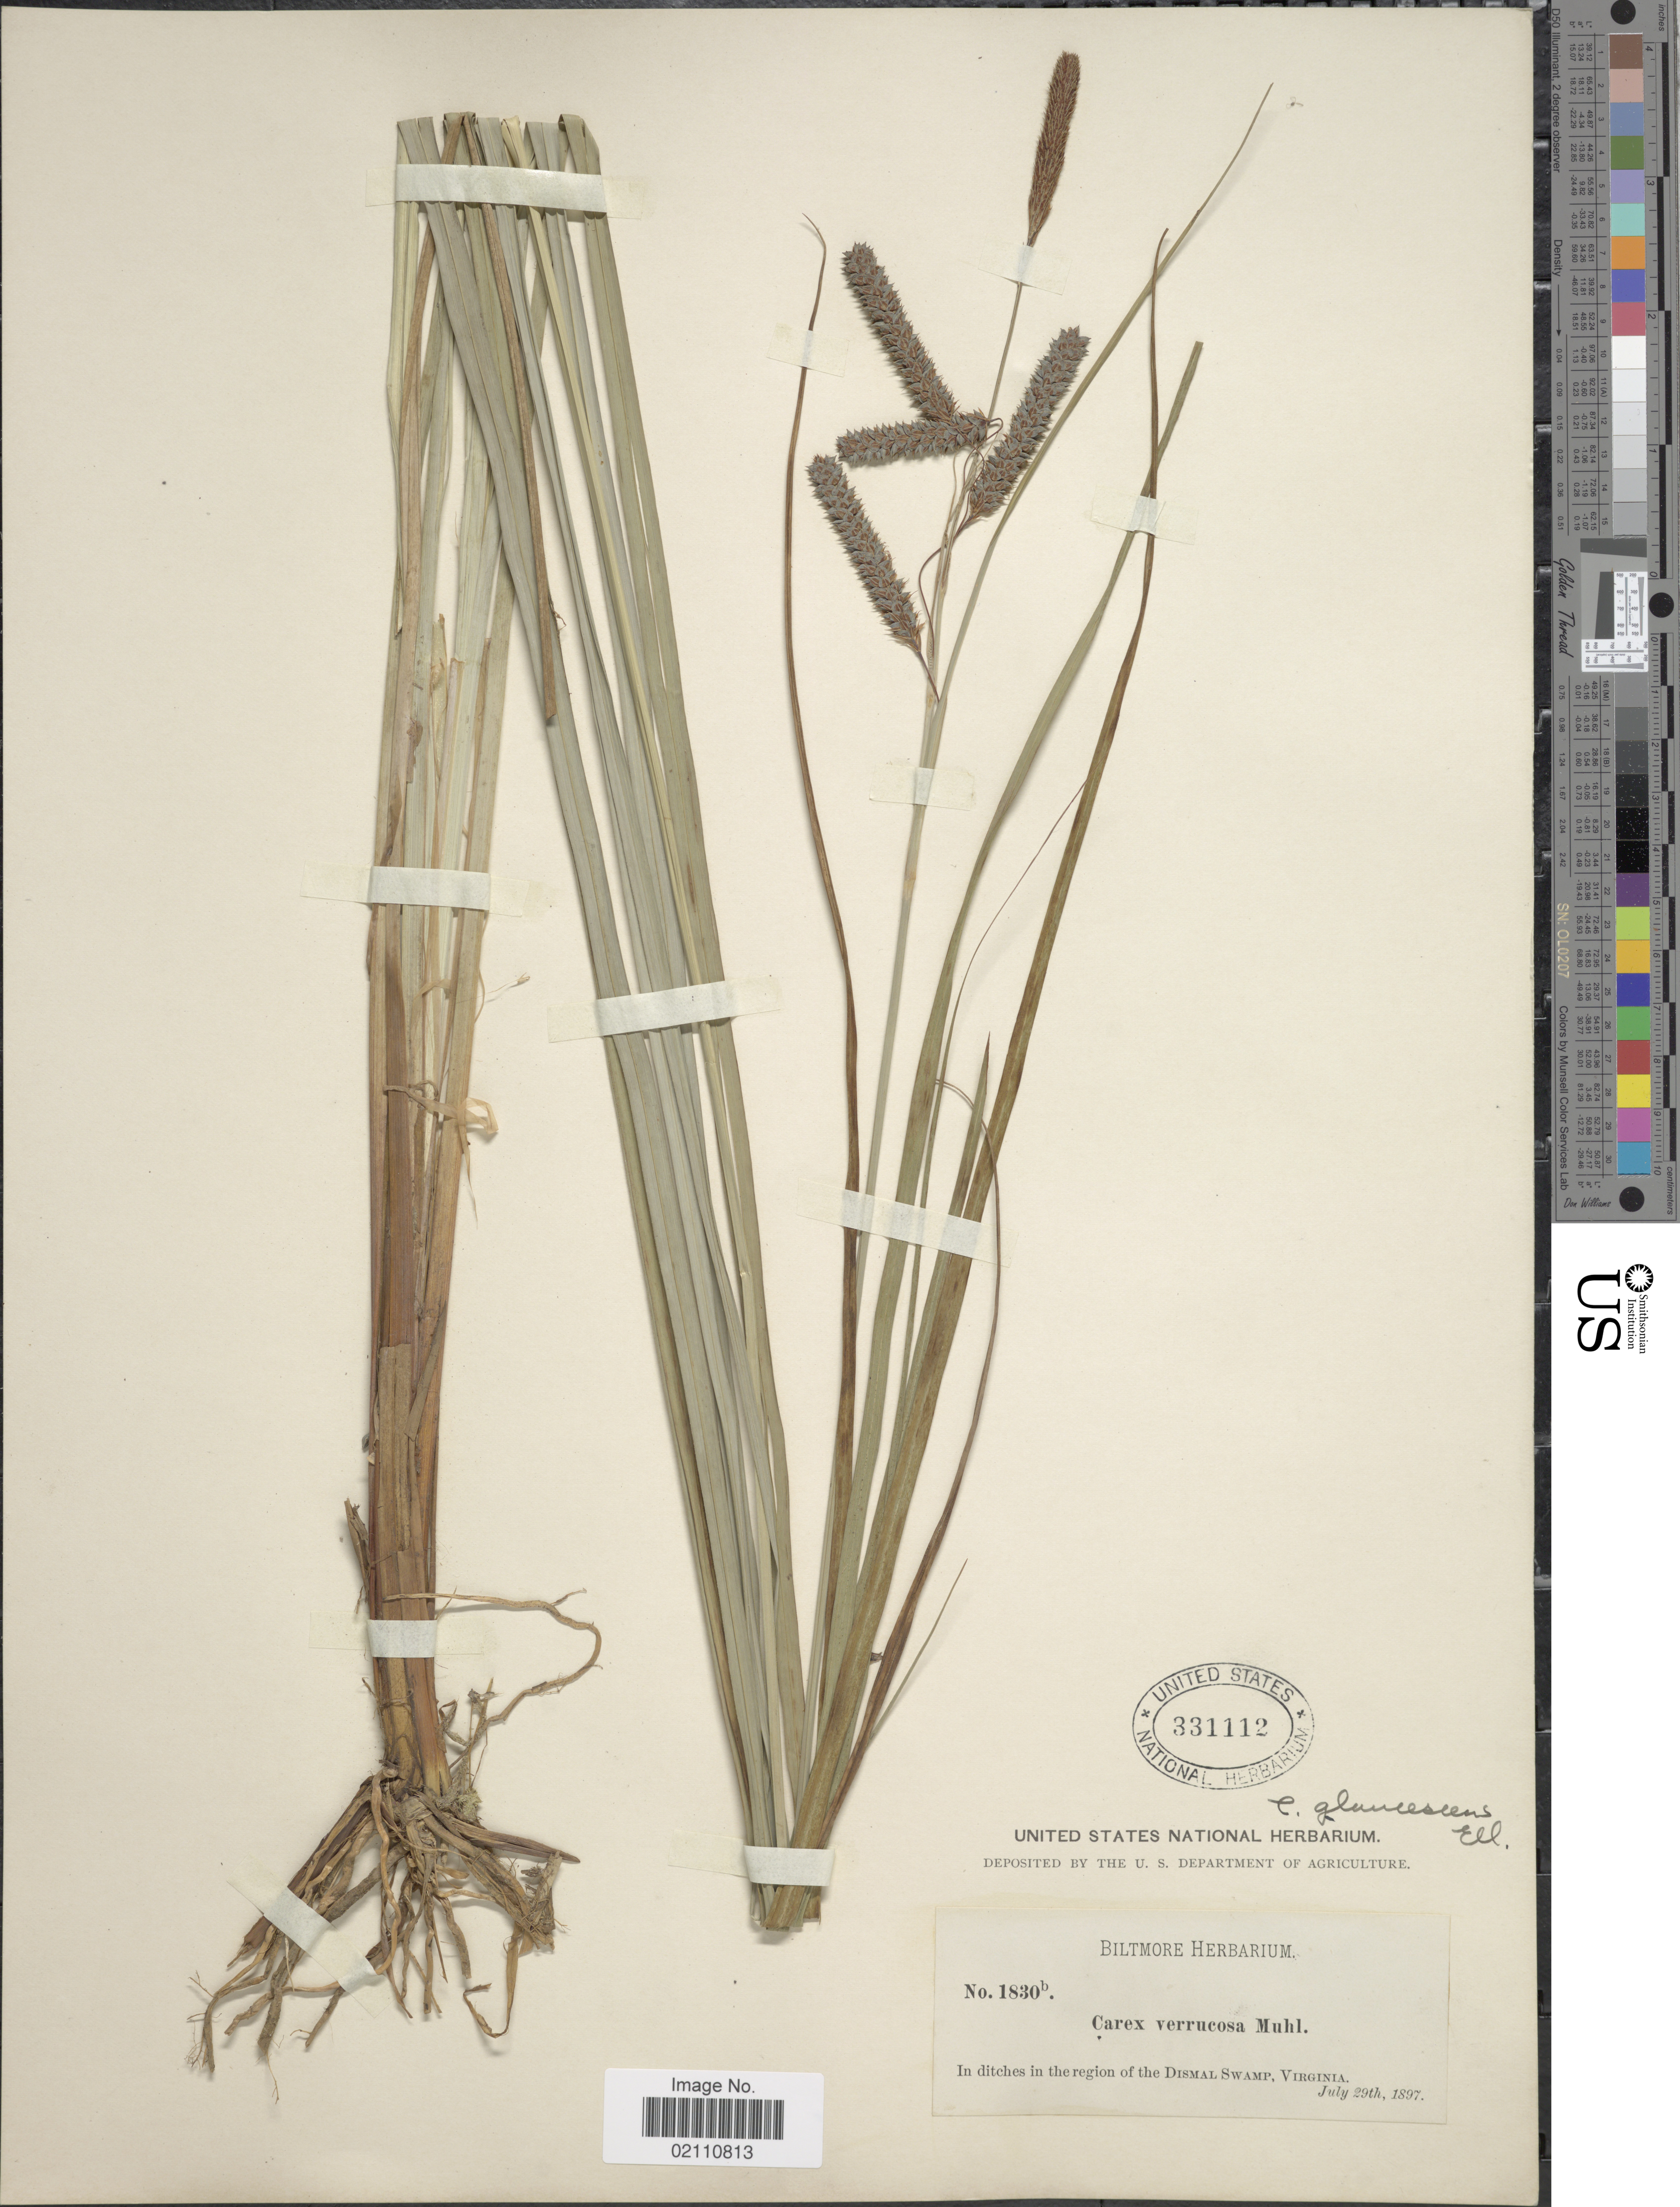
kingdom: Plantae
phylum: Tracheophyta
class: Liliopsida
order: Poales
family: Cyperaceae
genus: Carex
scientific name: Carex glaucescens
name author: Elliott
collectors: ex herb. Biltmore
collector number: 1830b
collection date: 1897-07-29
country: United States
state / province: Virginia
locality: In ditches in the region of the Dismal Swamp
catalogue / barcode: US 331112